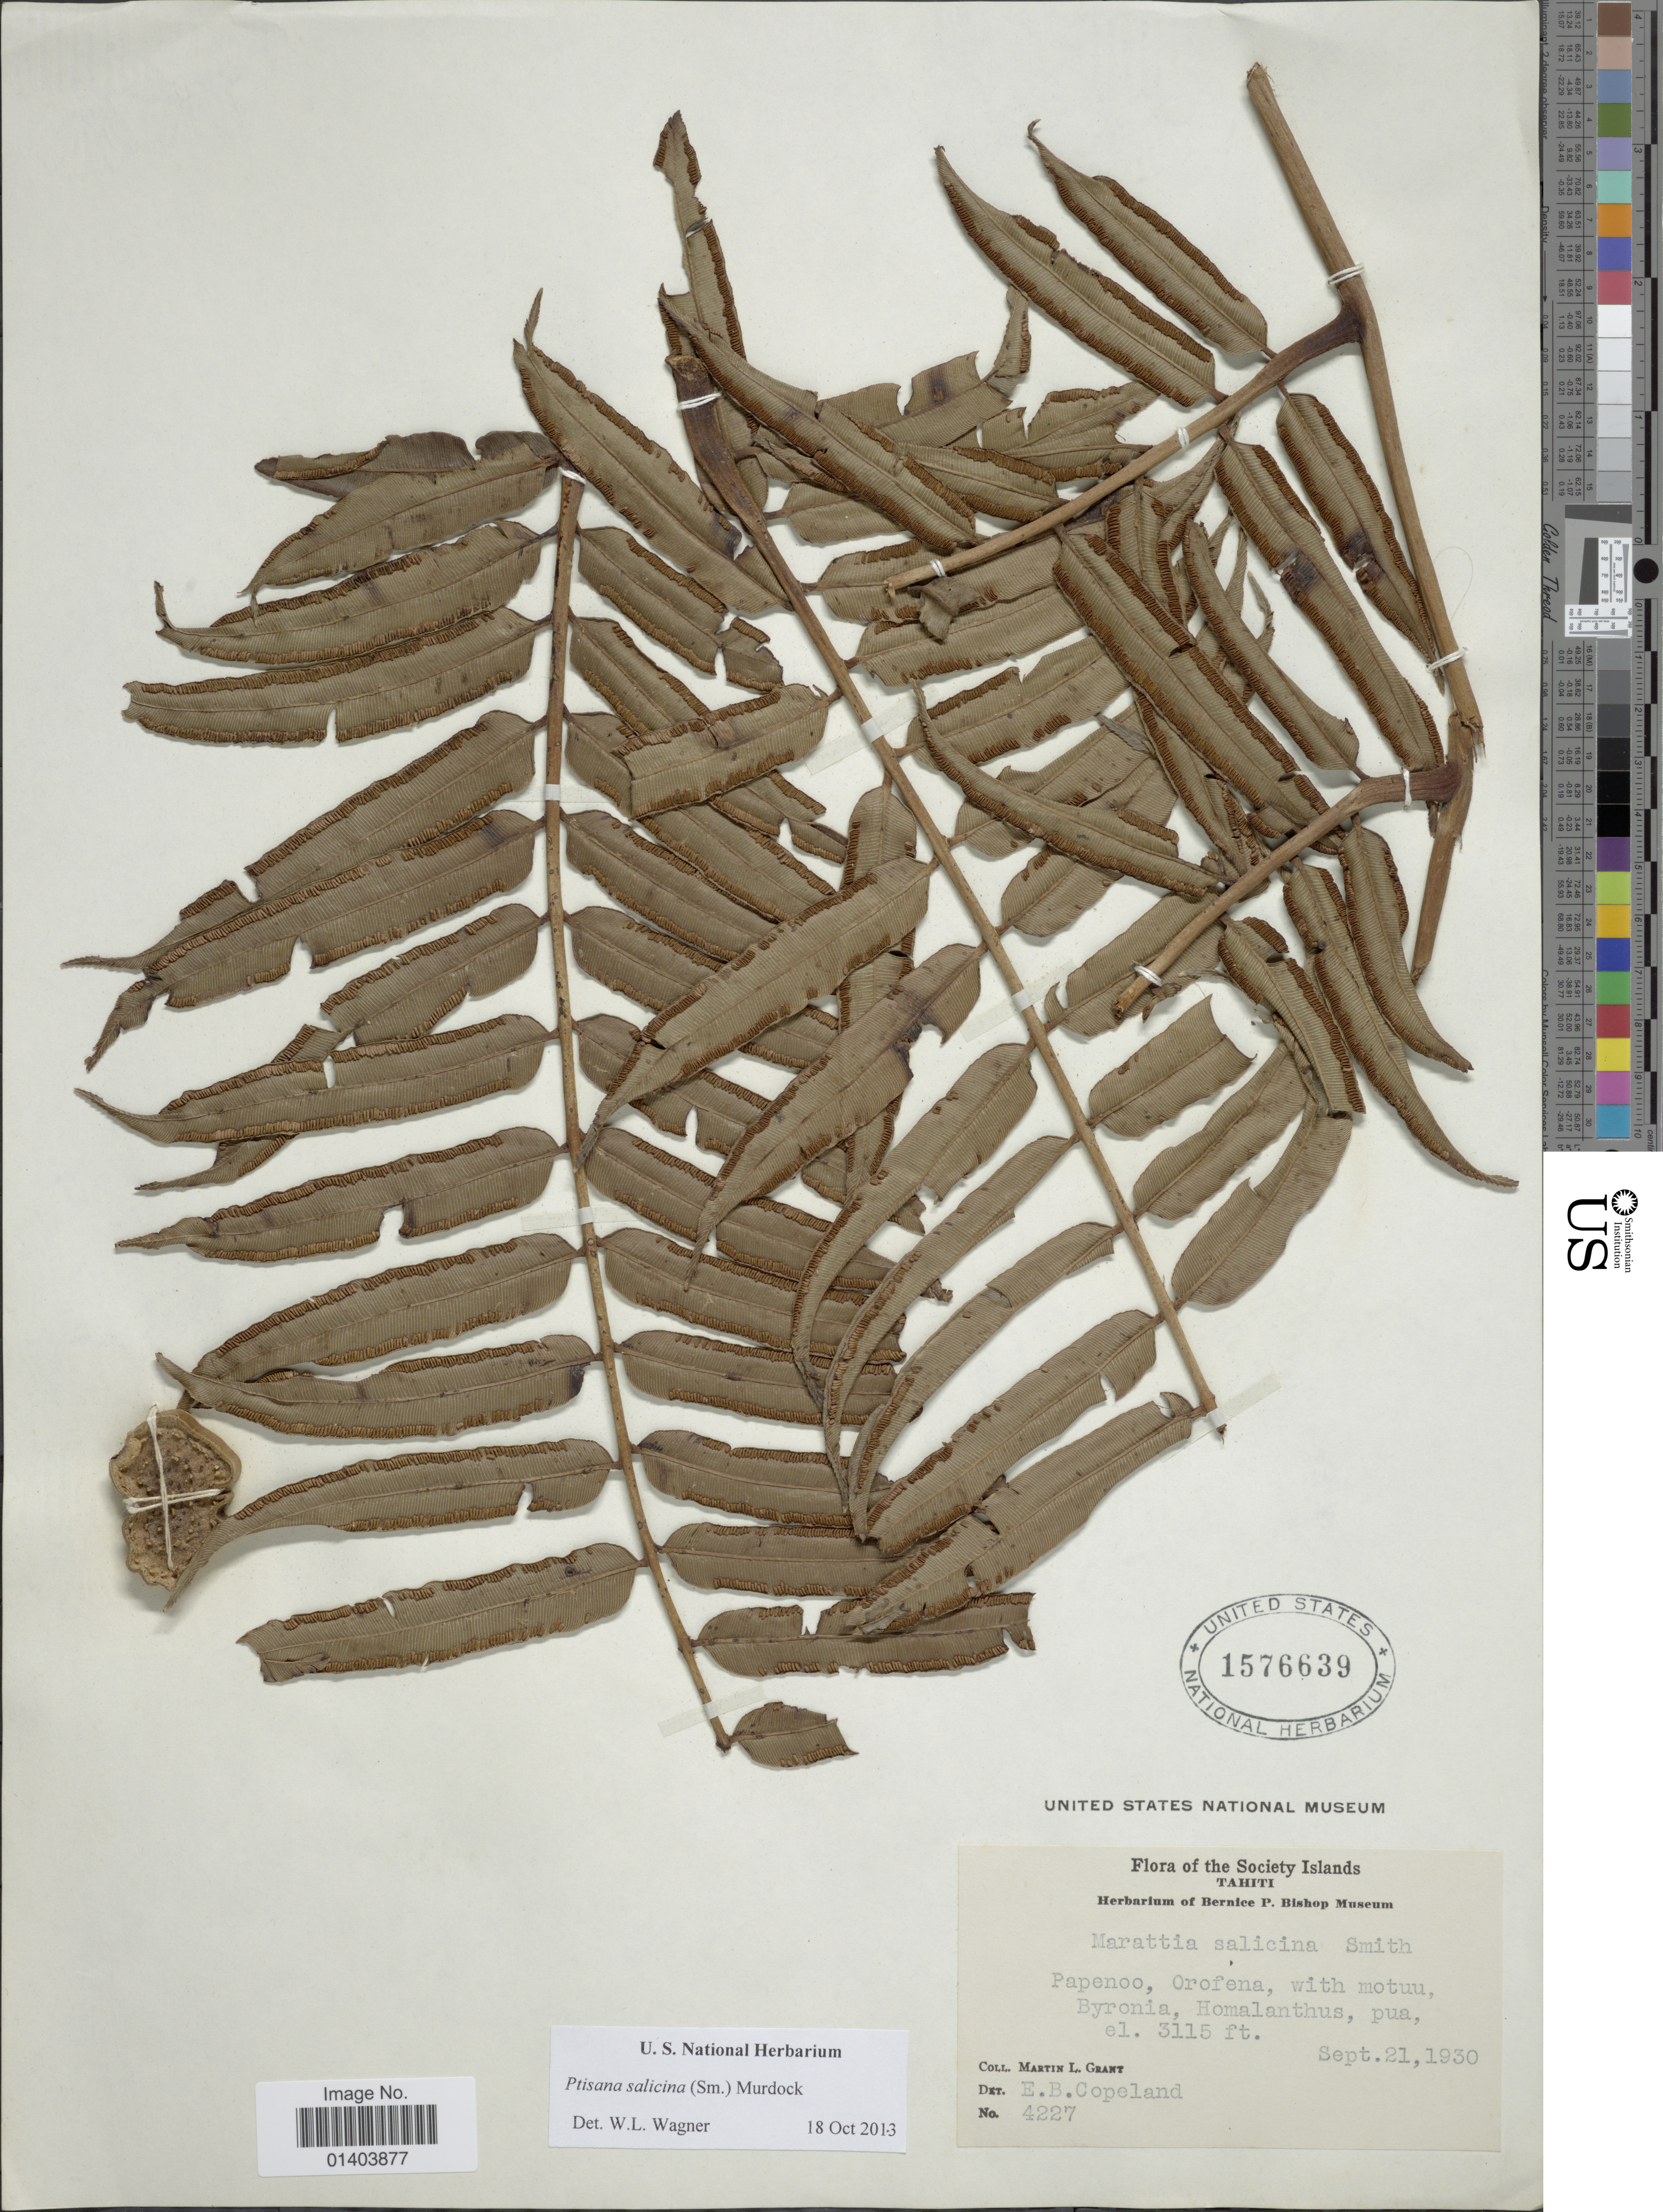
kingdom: Plantae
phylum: Tracheophyta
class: Polypodiopsida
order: Marattiales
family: Marattiaceae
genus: Ptisana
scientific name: Ptisana salicina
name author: (Sm.) Murdock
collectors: E. B. Copeland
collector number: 4227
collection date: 1930-09-21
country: French Polynesia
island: Tahiti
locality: Society Islands, Tahiti, Papenoo, orofwna, with motuu, Byronia, Homalanthus, pua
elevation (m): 949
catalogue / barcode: US 1576639